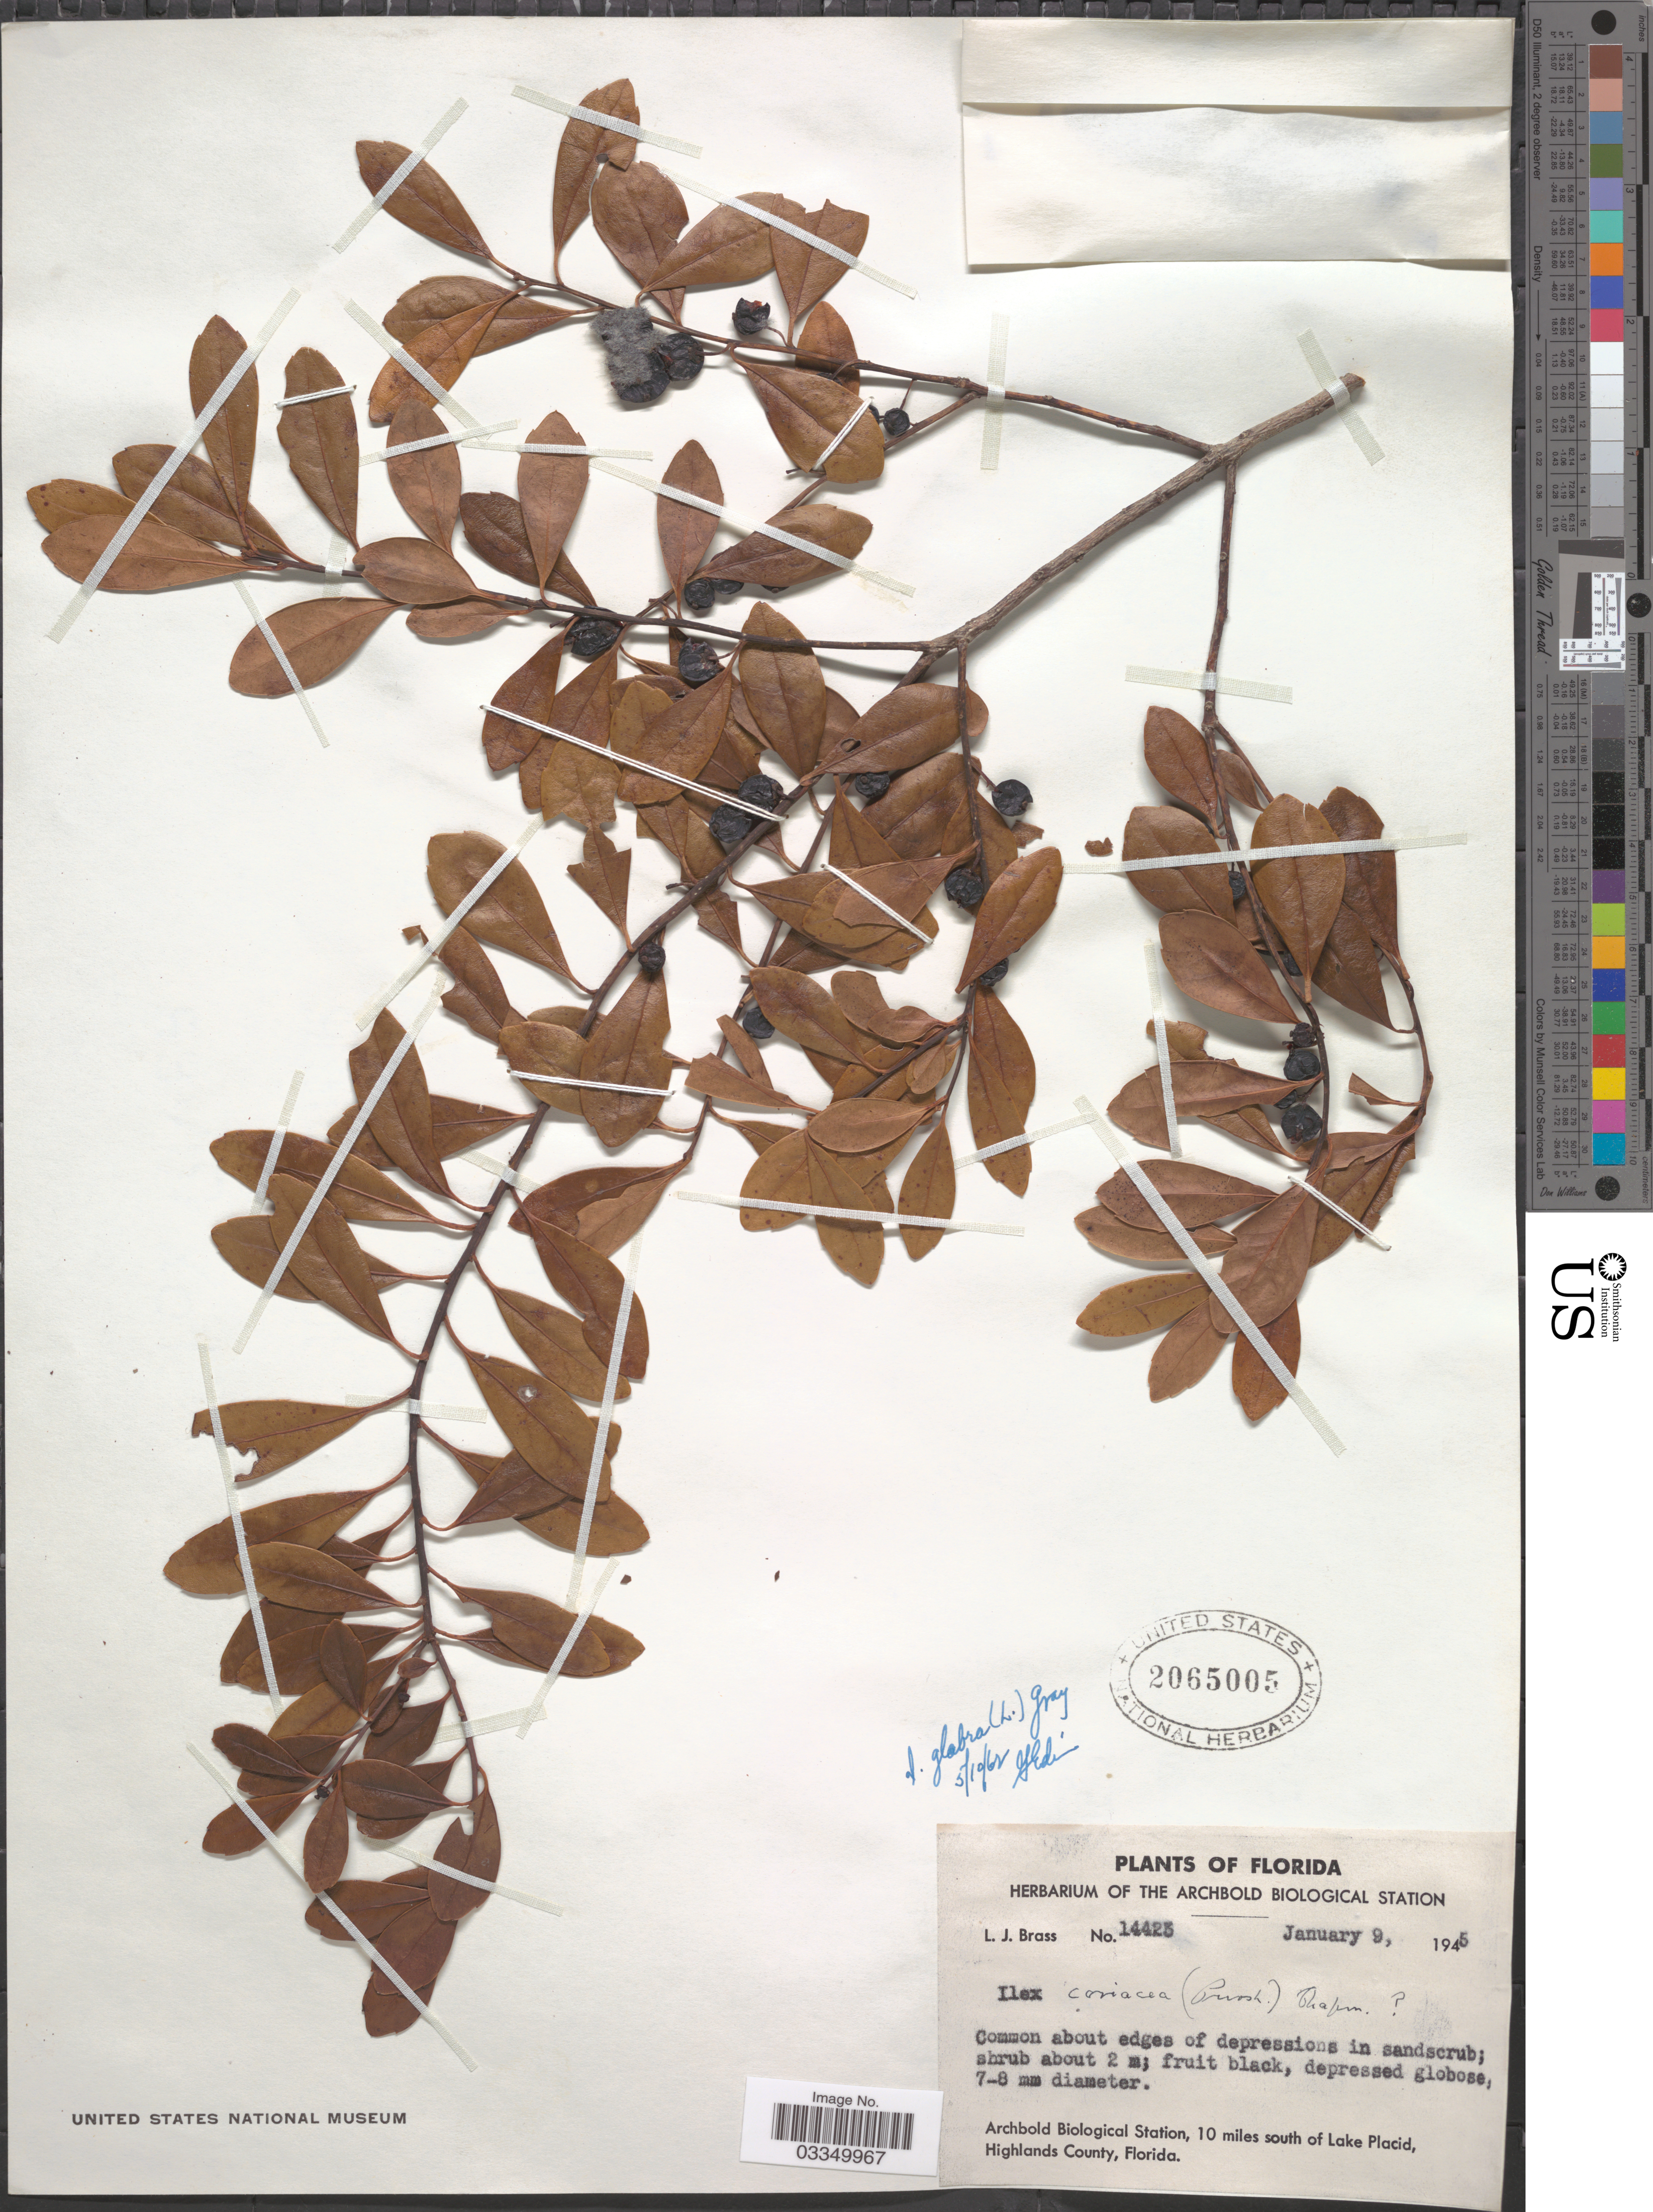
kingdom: Plantae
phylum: Tracheophyta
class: Magnoliopsida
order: Aquifoliales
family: Aquifoliaceae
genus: Ilex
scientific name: Ilex glabra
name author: (L.) A. Gray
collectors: L. J. Brass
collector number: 14423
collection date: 1945-01-09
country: United States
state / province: Florida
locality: Archbold Biological Station, 10 miles south of Lake Placid, Highlands County.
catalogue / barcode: US 2065005